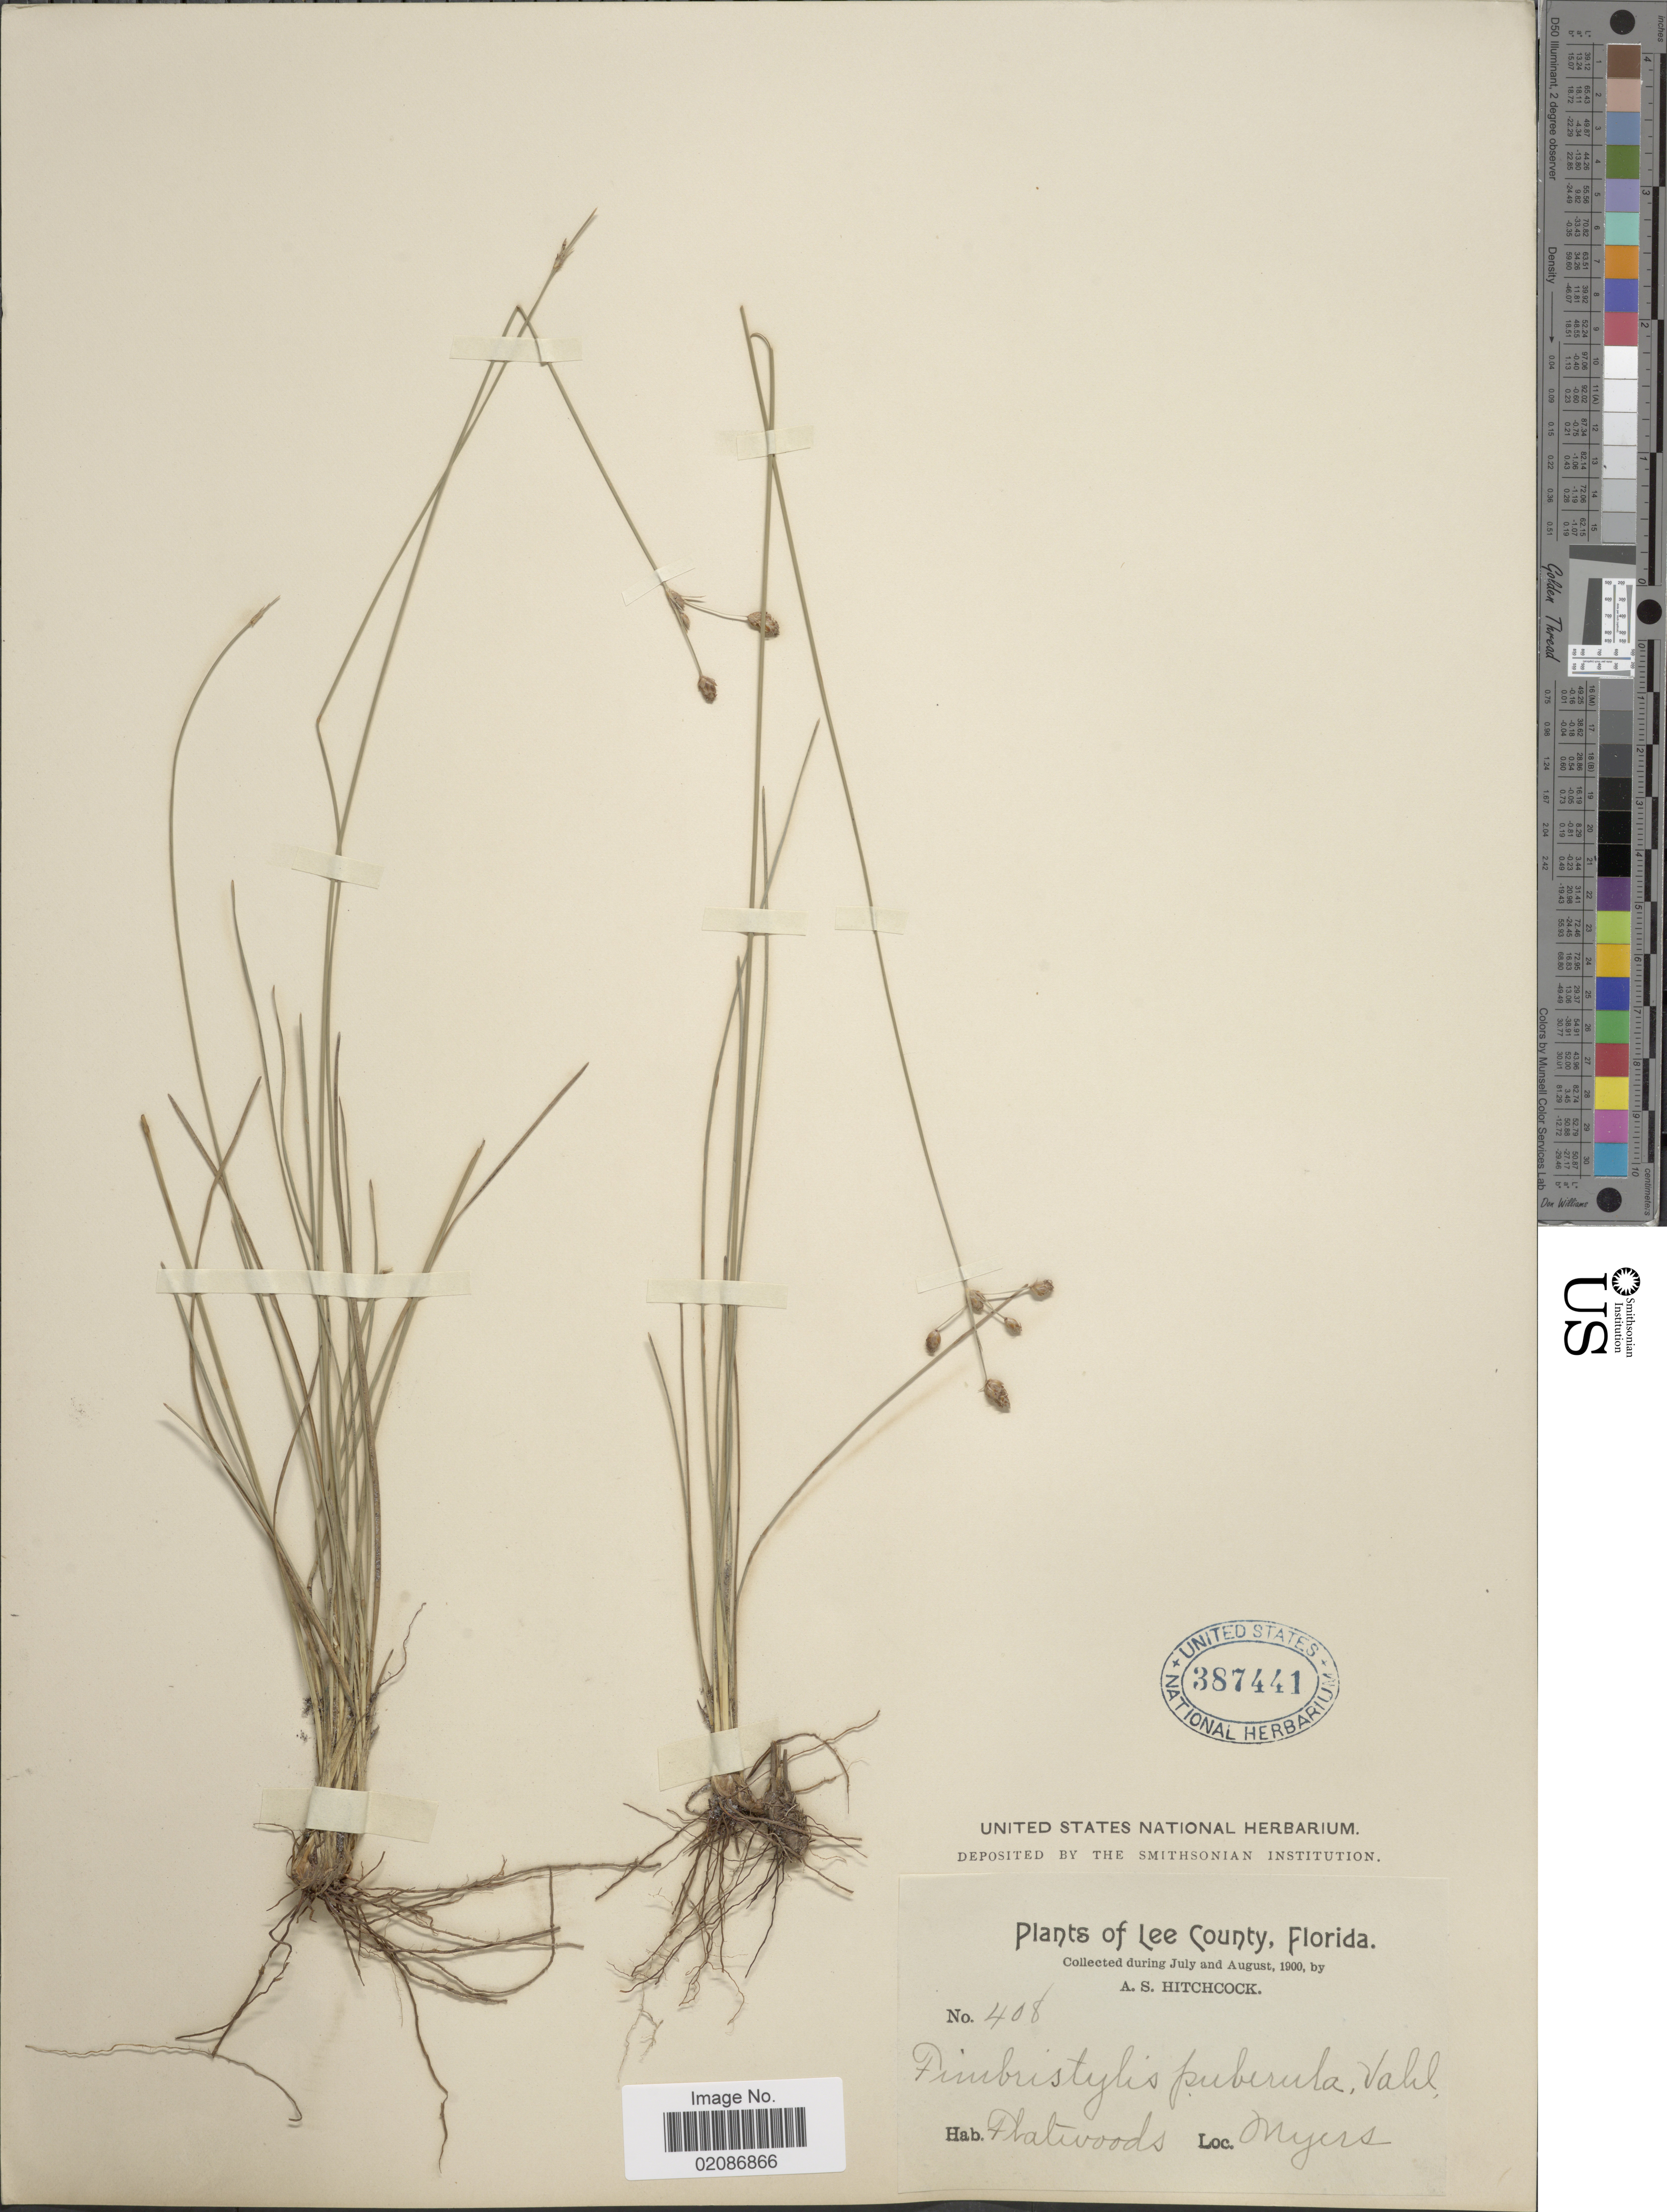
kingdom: Plantae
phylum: Tracheophyta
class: Liliopsida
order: Poales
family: Cyperaceae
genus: Fimbristylis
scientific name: Fimbristylis puberula var. puberula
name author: (Michx.) Vahl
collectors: A. S. Hitchcock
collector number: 408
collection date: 1900-07/1900-08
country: United States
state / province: Florida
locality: Lee County, Myers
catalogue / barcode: US 387441